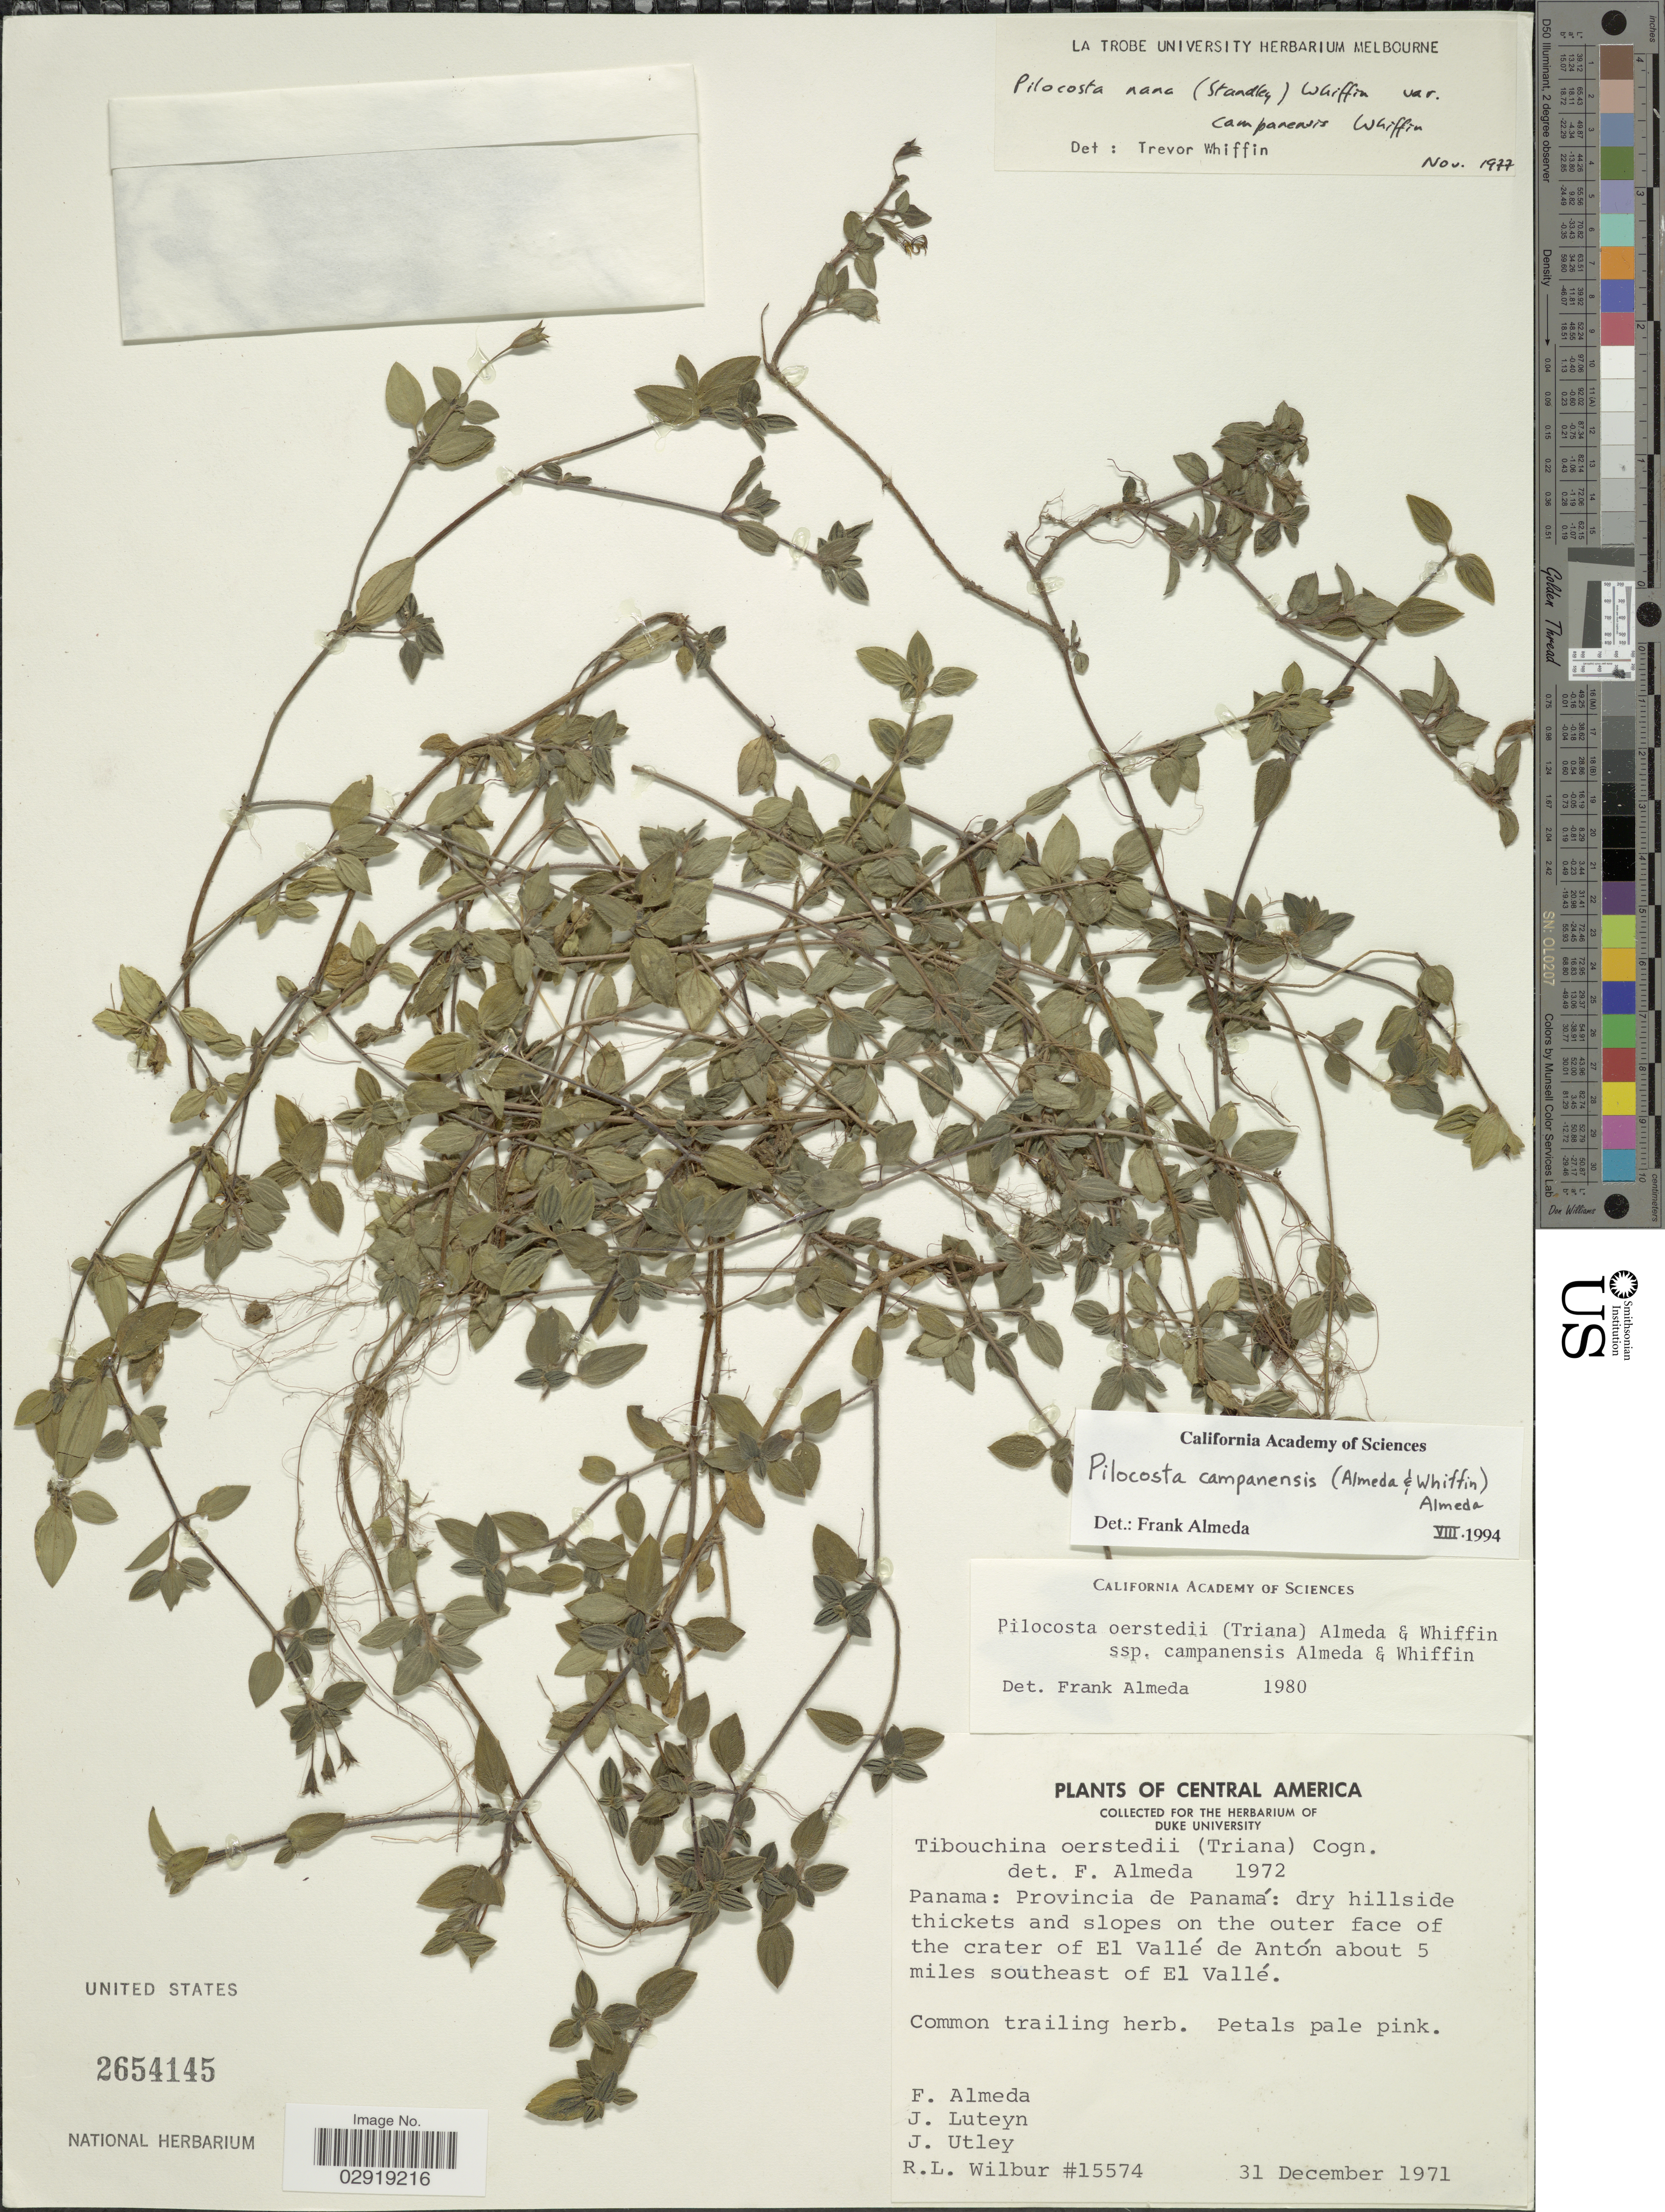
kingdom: Plantae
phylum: Tracheophyta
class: Magnoliopsida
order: Myrtales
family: Melastomataceae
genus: Pilocosta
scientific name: Pilocosta campanensis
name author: (Almeda &) Almeda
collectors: F. Almeda, J. L. Luteyn, J. Utley & R. L. Wilbur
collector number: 15574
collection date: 1971-12-31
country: Panama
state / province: Panamá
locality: Dry hillside thickets and slopes on the outer face of the crater of El Vallé de Antón about 5 miles southeast of El Vallé.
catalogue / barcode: US 2654145